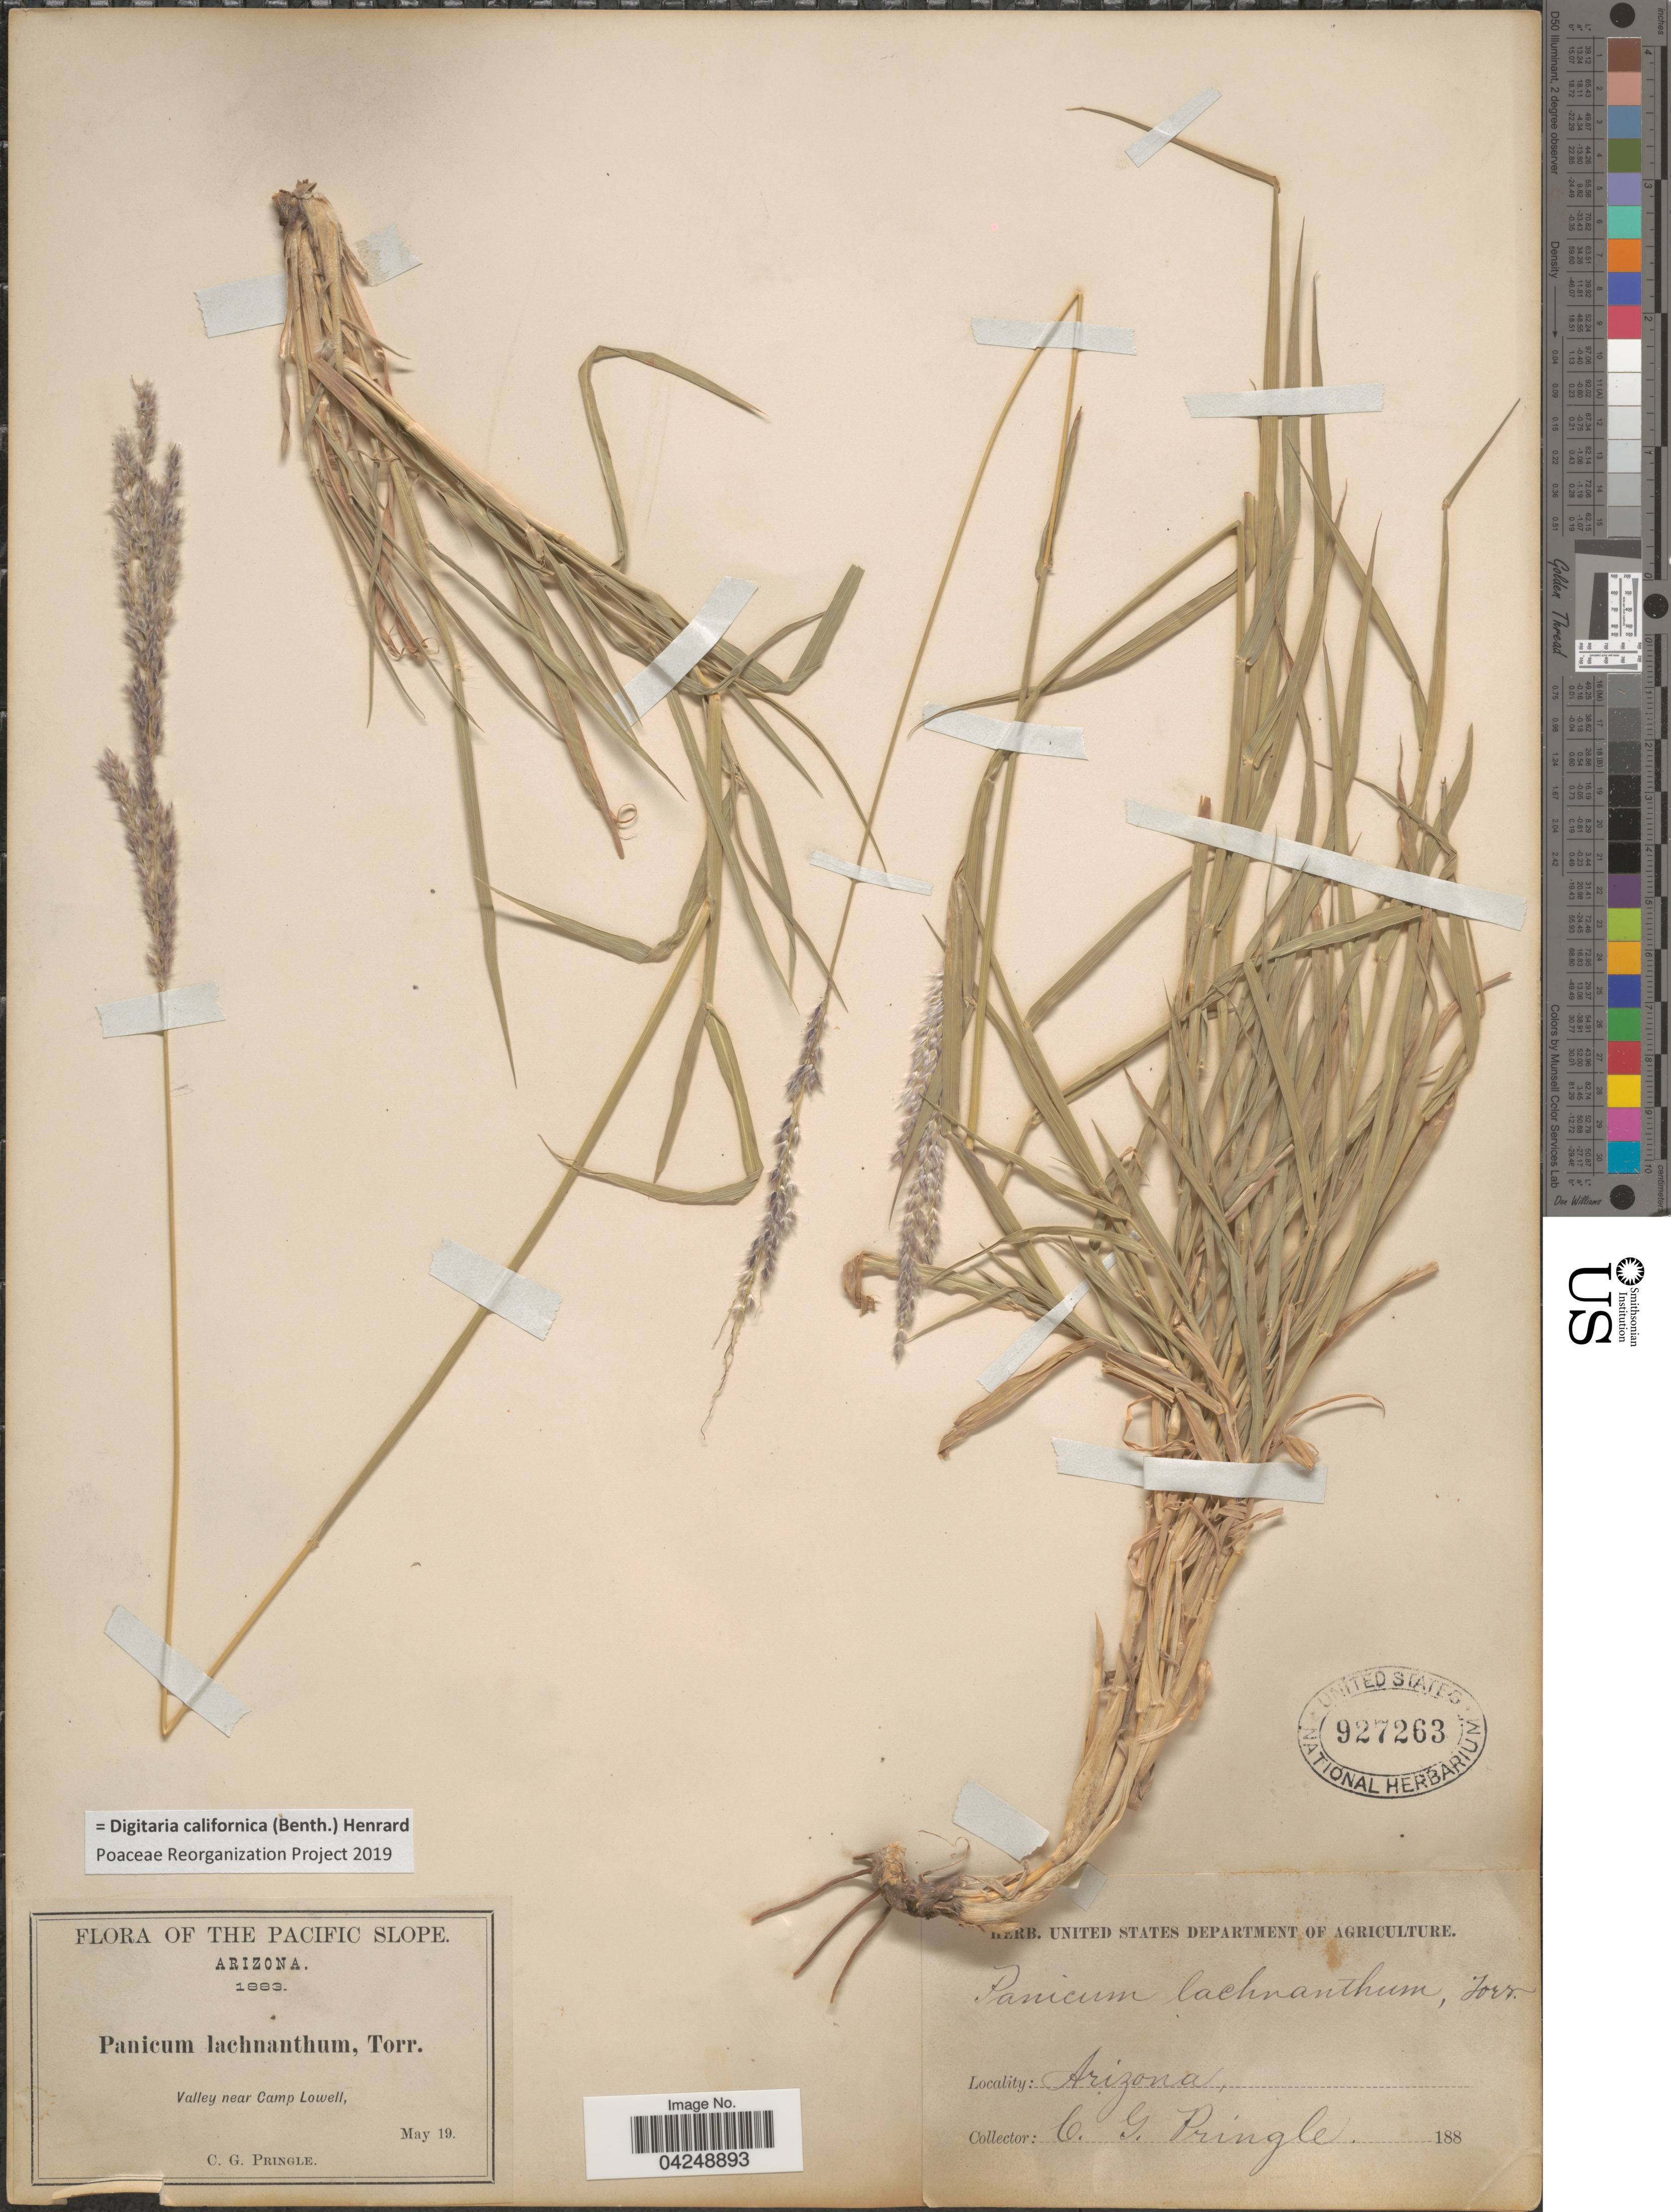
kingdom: Plantae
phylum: Tracheophyta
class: Liliopsida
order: Poales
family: Poaceae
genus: Digitaria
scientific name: Digitaria californica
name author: (Benth.) Henr.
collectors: C. G. Pringle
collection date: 1883-05-19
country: United States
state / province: Arizona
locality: The Pacific Slope. Valley near Camp Lowell.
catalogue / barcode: US 927263